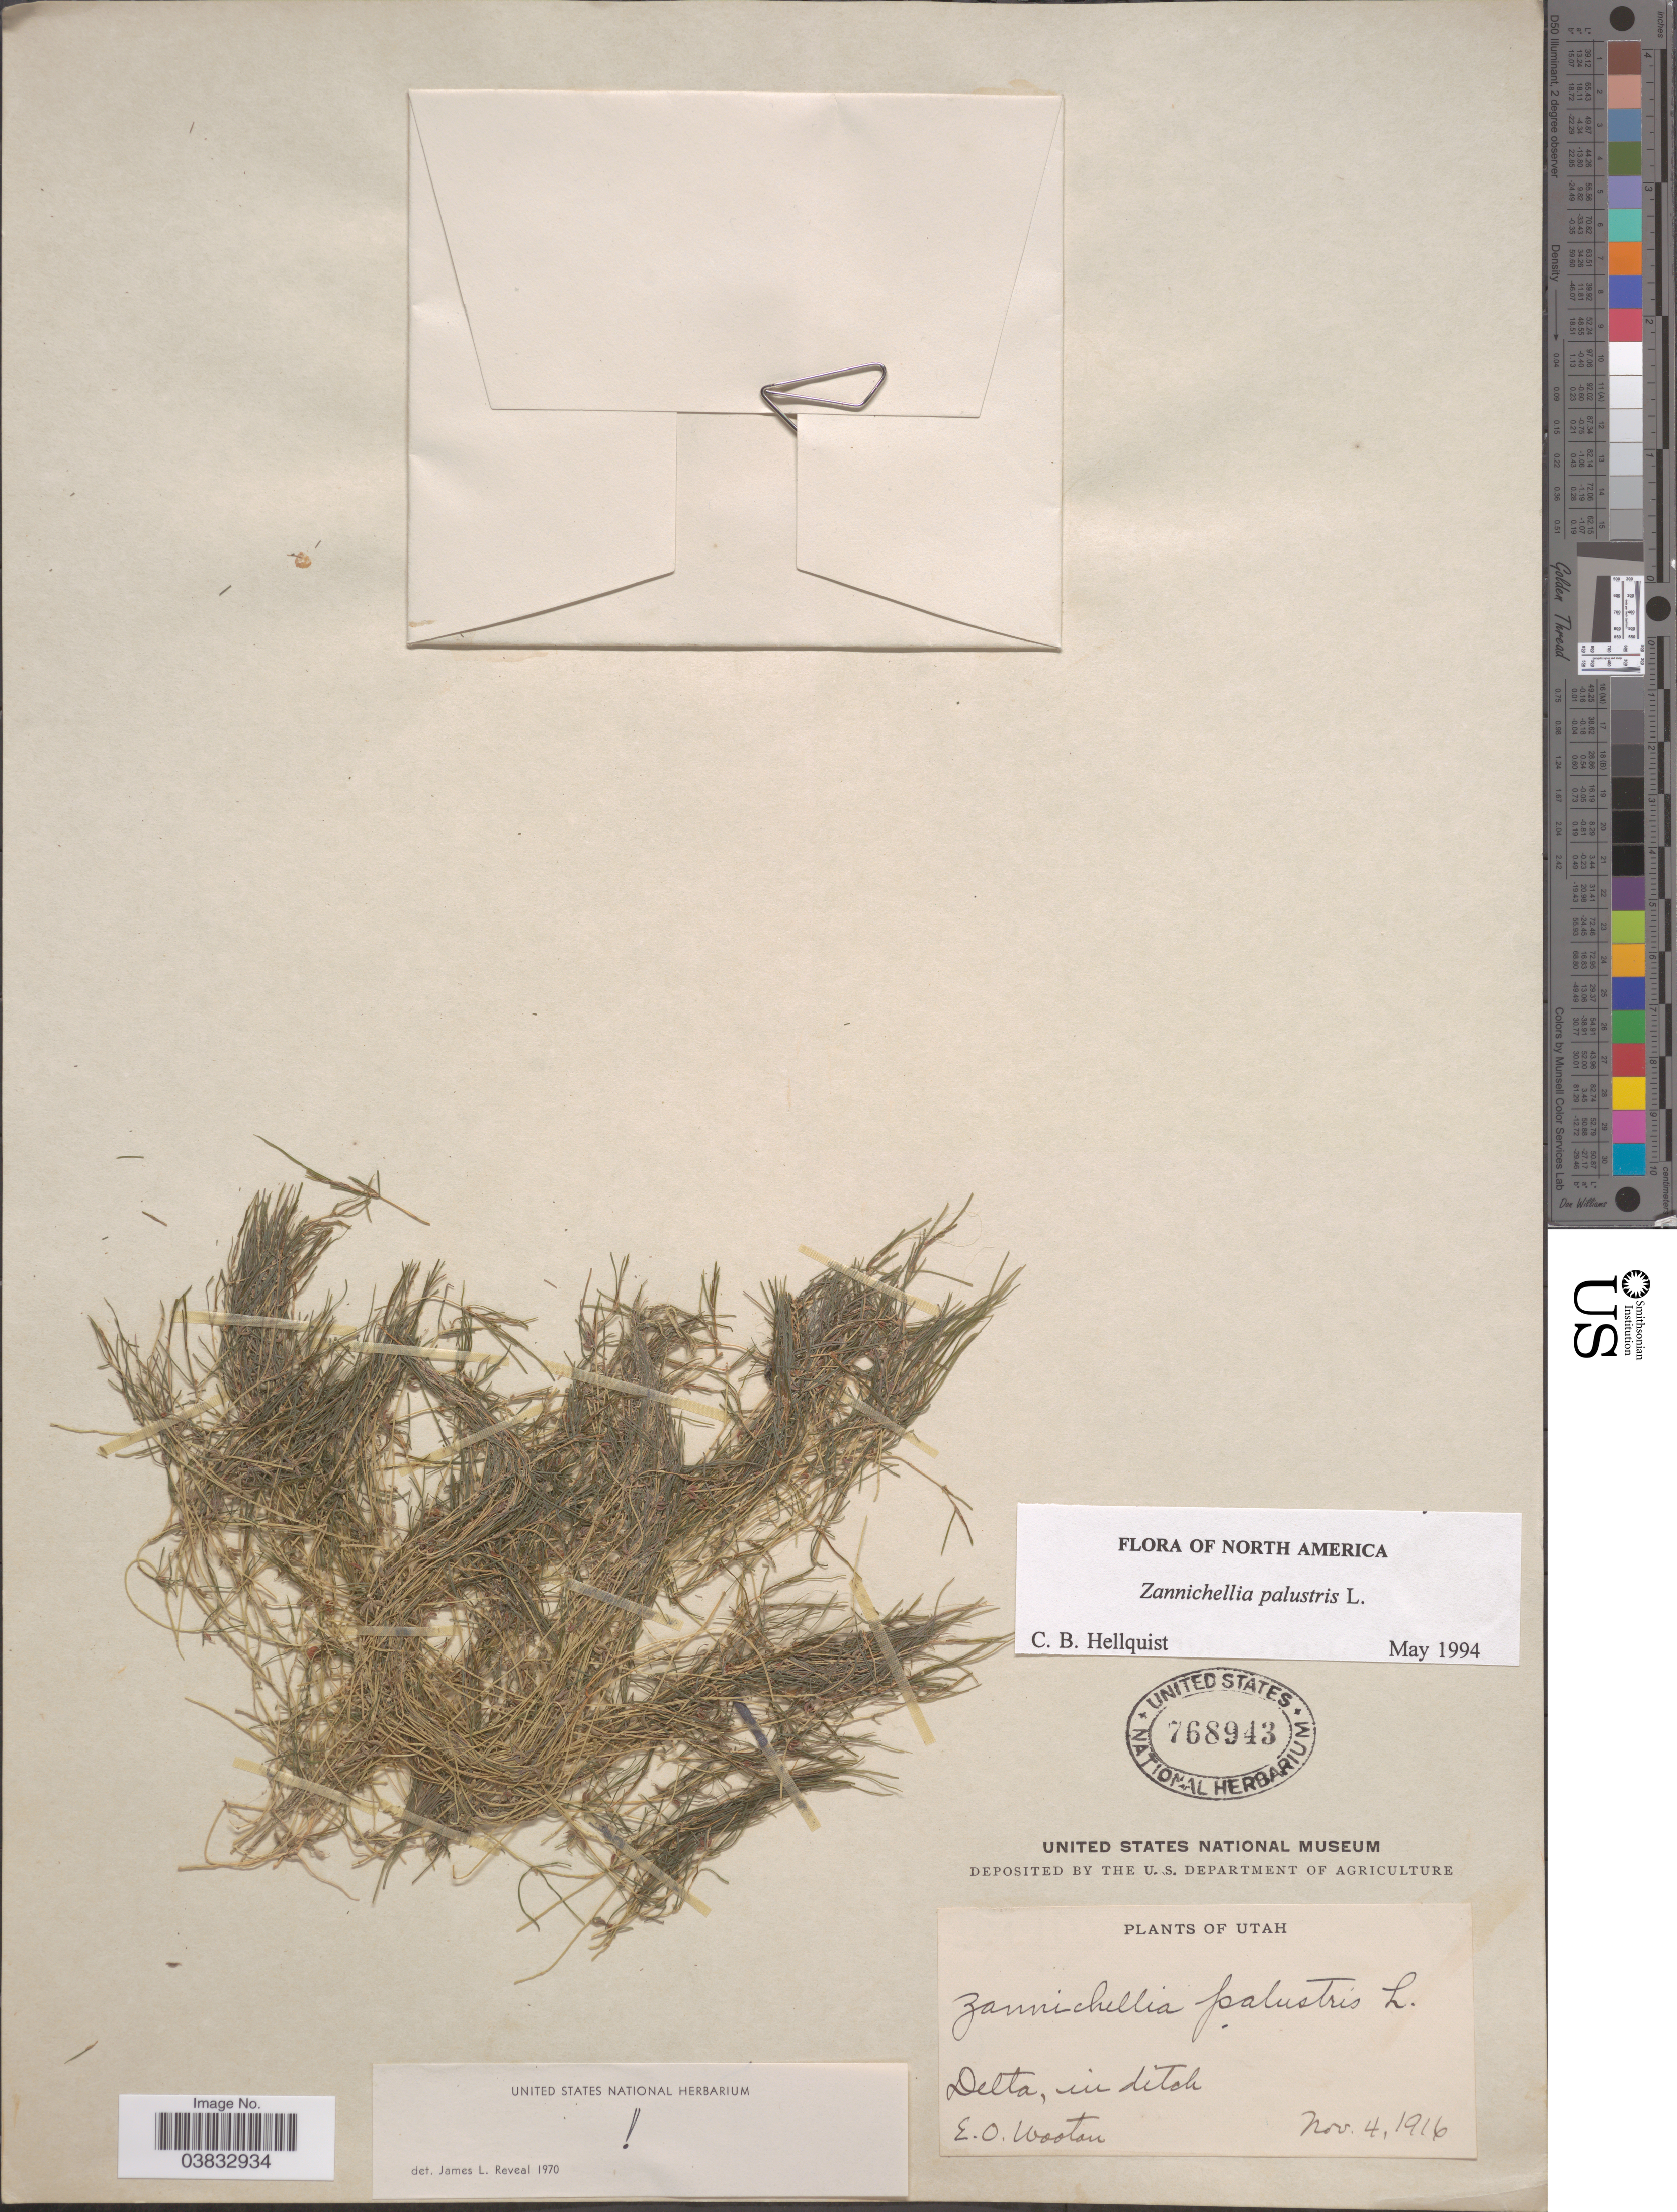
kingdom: Plantae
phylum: Tracheophyta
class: Liliopsida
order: Alismatales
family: Potamogetonaceae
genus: Zannichellia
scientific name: Zannichellia palustris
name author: L.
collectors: E. O. Wooton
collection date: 1916-11-04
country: United States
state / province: Utah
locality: Delta, in ditch.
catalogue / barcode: US 768943